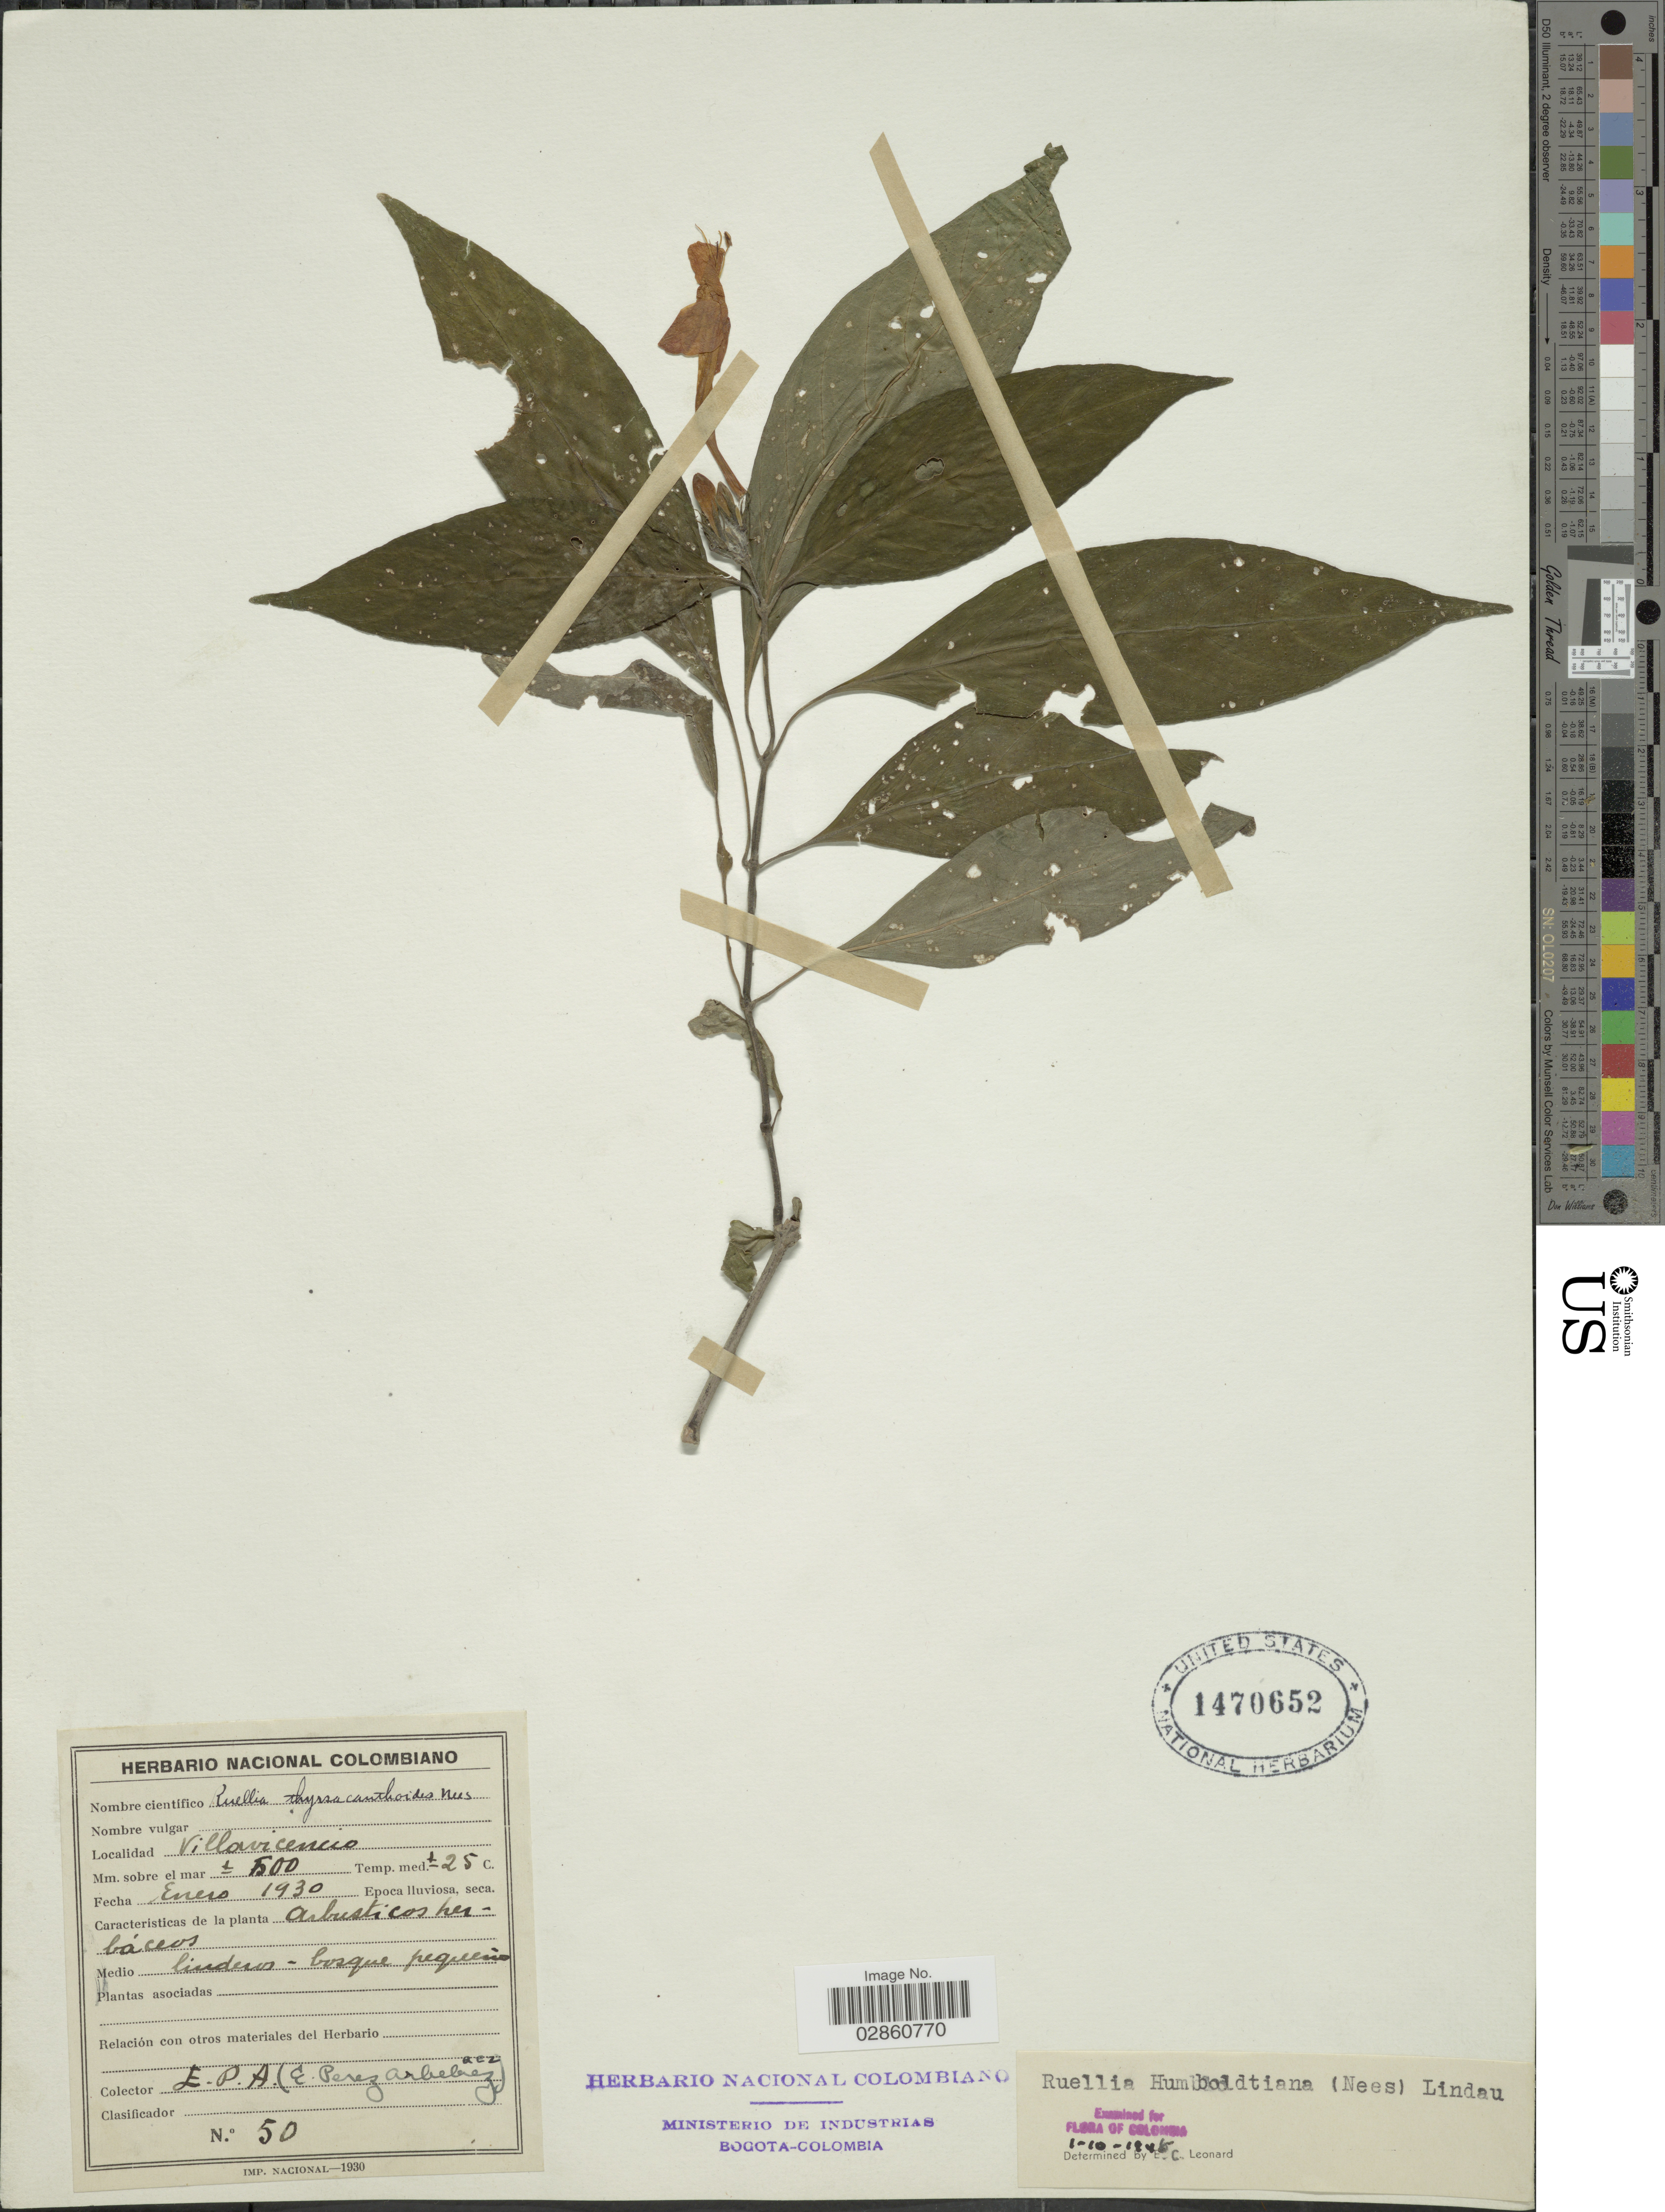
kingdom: Plantae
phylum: Tracheophyta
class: Magnoliopsida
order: Lamiales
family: Acanthaceae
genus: Ruellia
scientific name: Ruellia humboldtiana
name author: (Nees) Lindau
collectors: E. Pérez Arbeláez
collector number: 50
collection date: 1930-01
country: Colombia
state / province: Meta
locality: Villavicencio.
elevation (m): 1500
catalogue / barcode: US 1470652